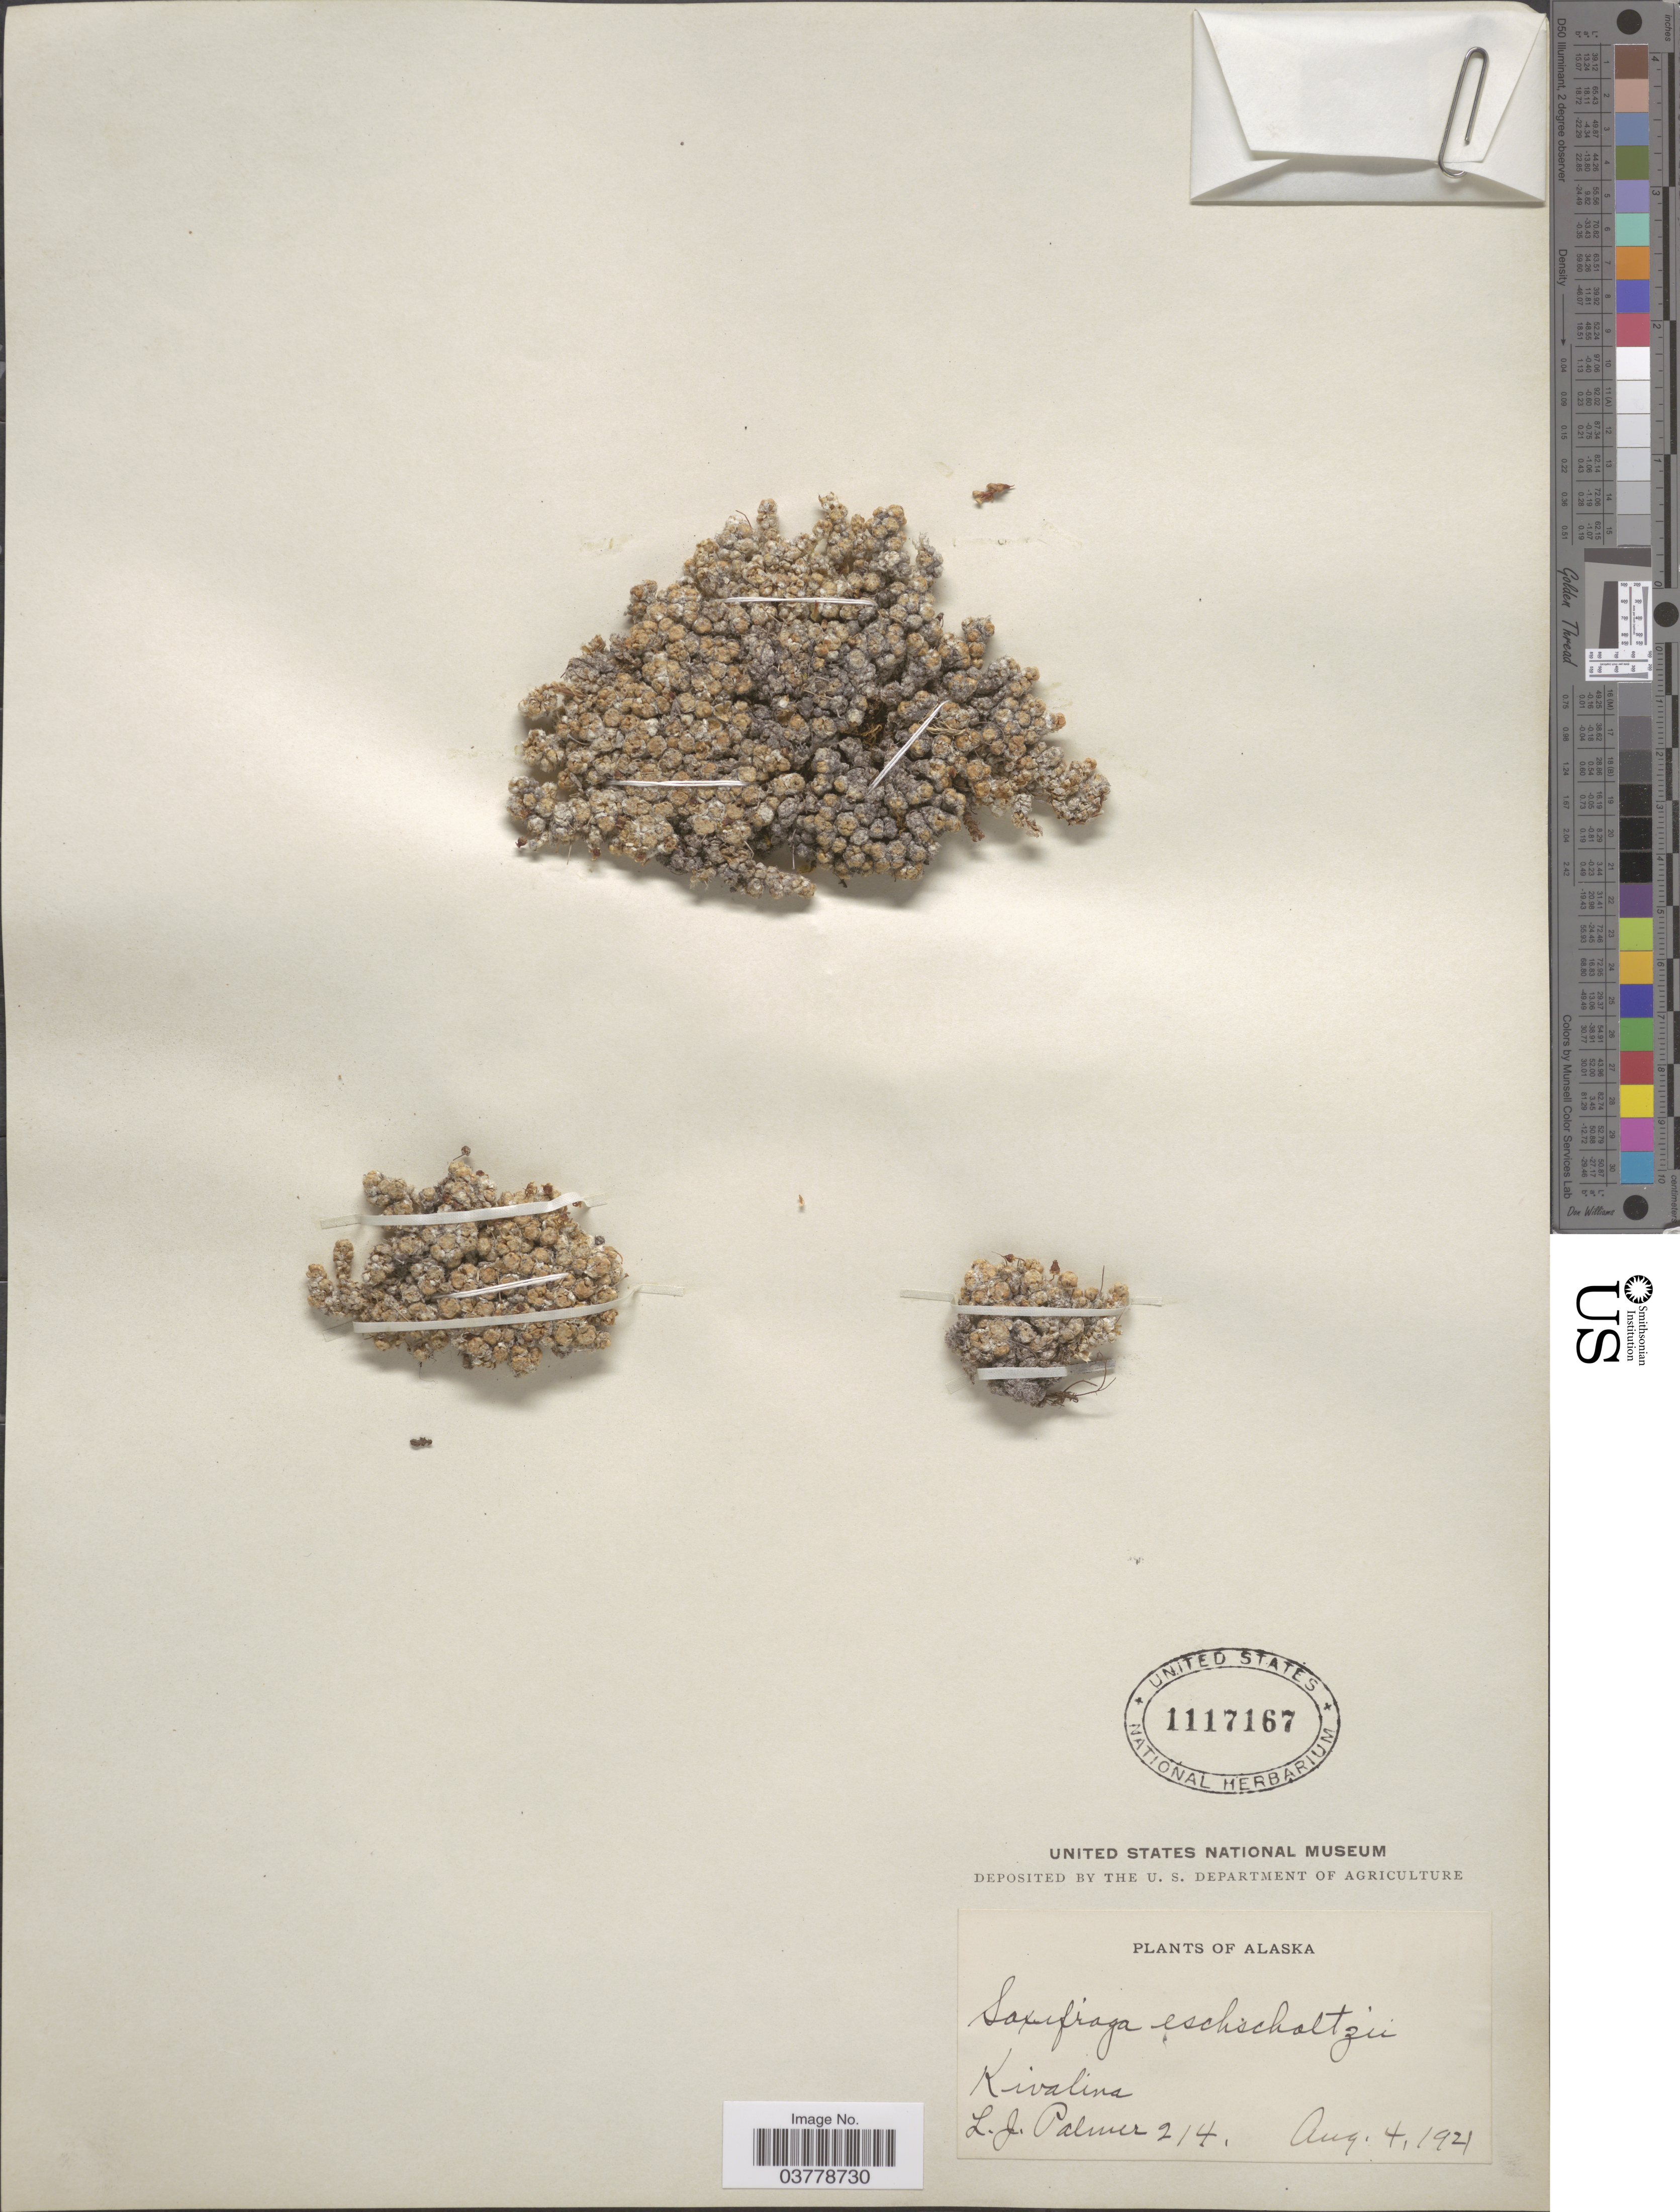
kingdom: Plantae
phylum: Tracheophyta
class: Magnoliopsida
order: Saxifragales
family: Saxifragaceae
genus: Saxifraga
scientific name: Saxifraga eschscholtzii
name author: Sternb.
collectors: L. J. Palmer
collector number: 214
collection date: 1921-08-04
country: United States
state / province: Alaska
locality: Kivalina.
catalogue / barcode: US 1117167